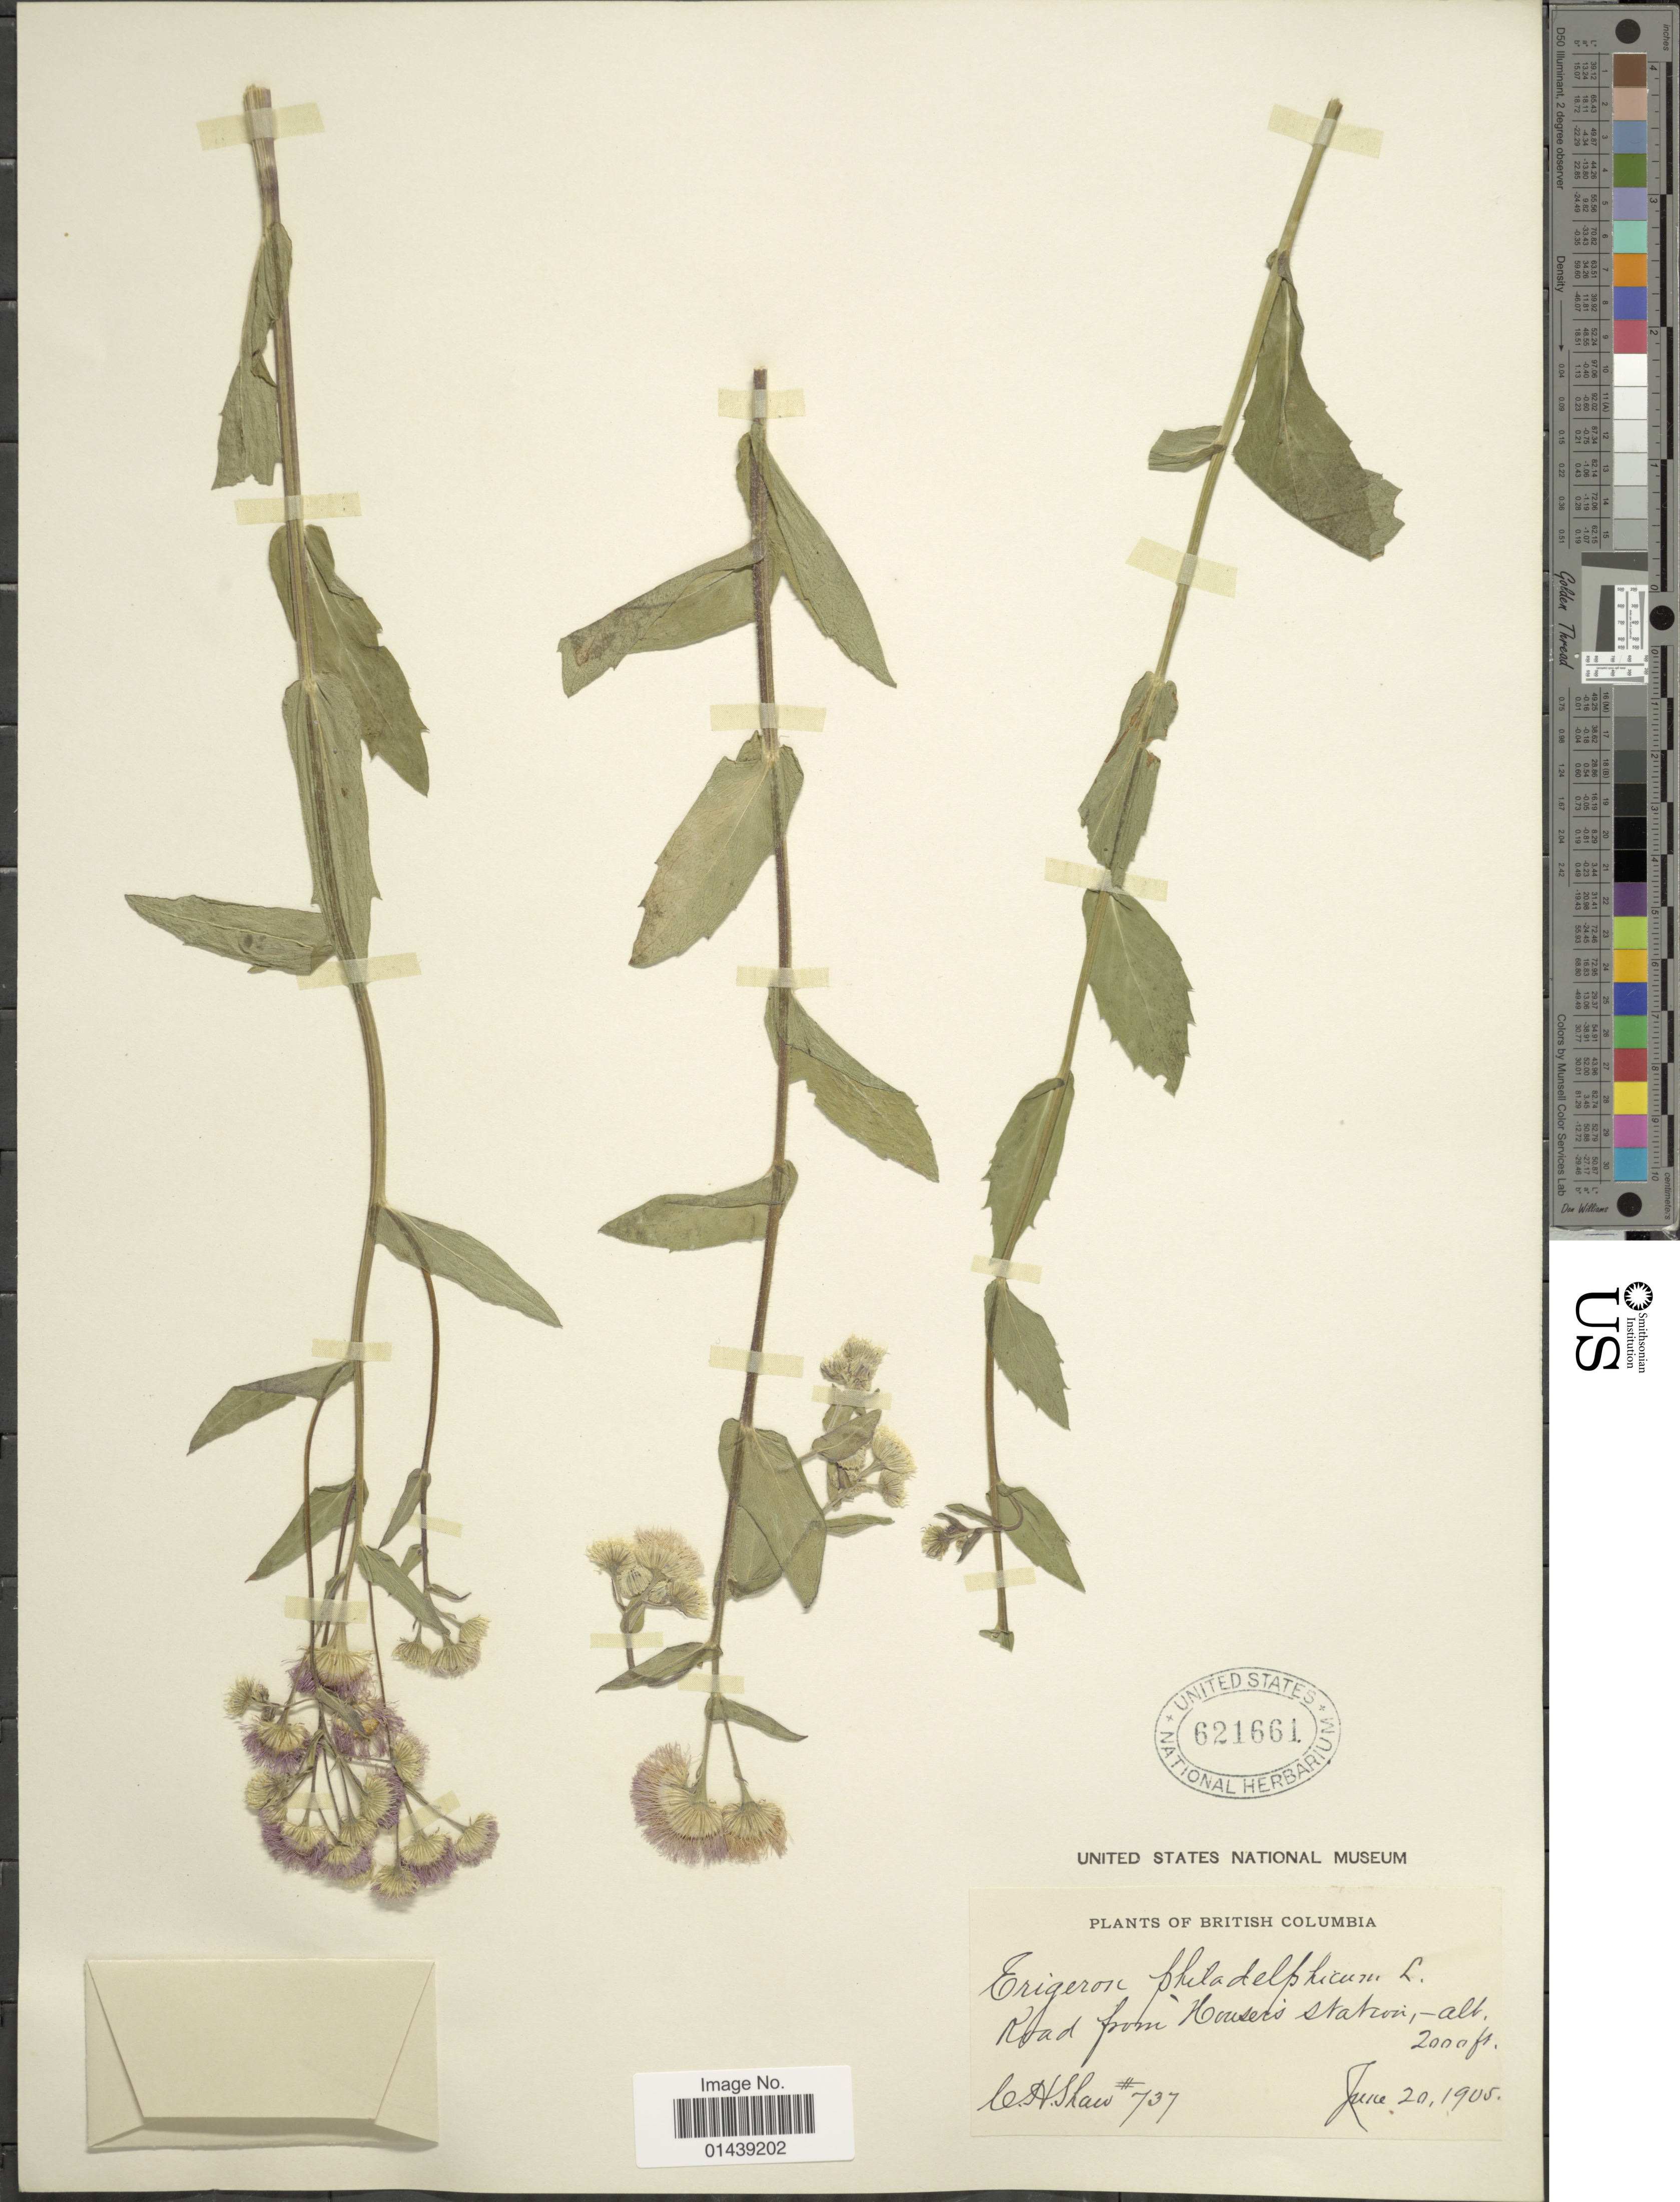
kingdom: Plantae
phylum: Tracheophyta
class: Magnoliopsida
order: Asterales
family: Asteraceae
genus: Erigeron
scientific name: Erigeron philadelphicus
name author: L.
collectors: C. H. Shaw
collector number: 737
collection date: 1905-07-20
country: Canada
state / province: British Columbia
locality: Road from Houser's Station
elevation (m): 610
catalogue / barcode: US 621661